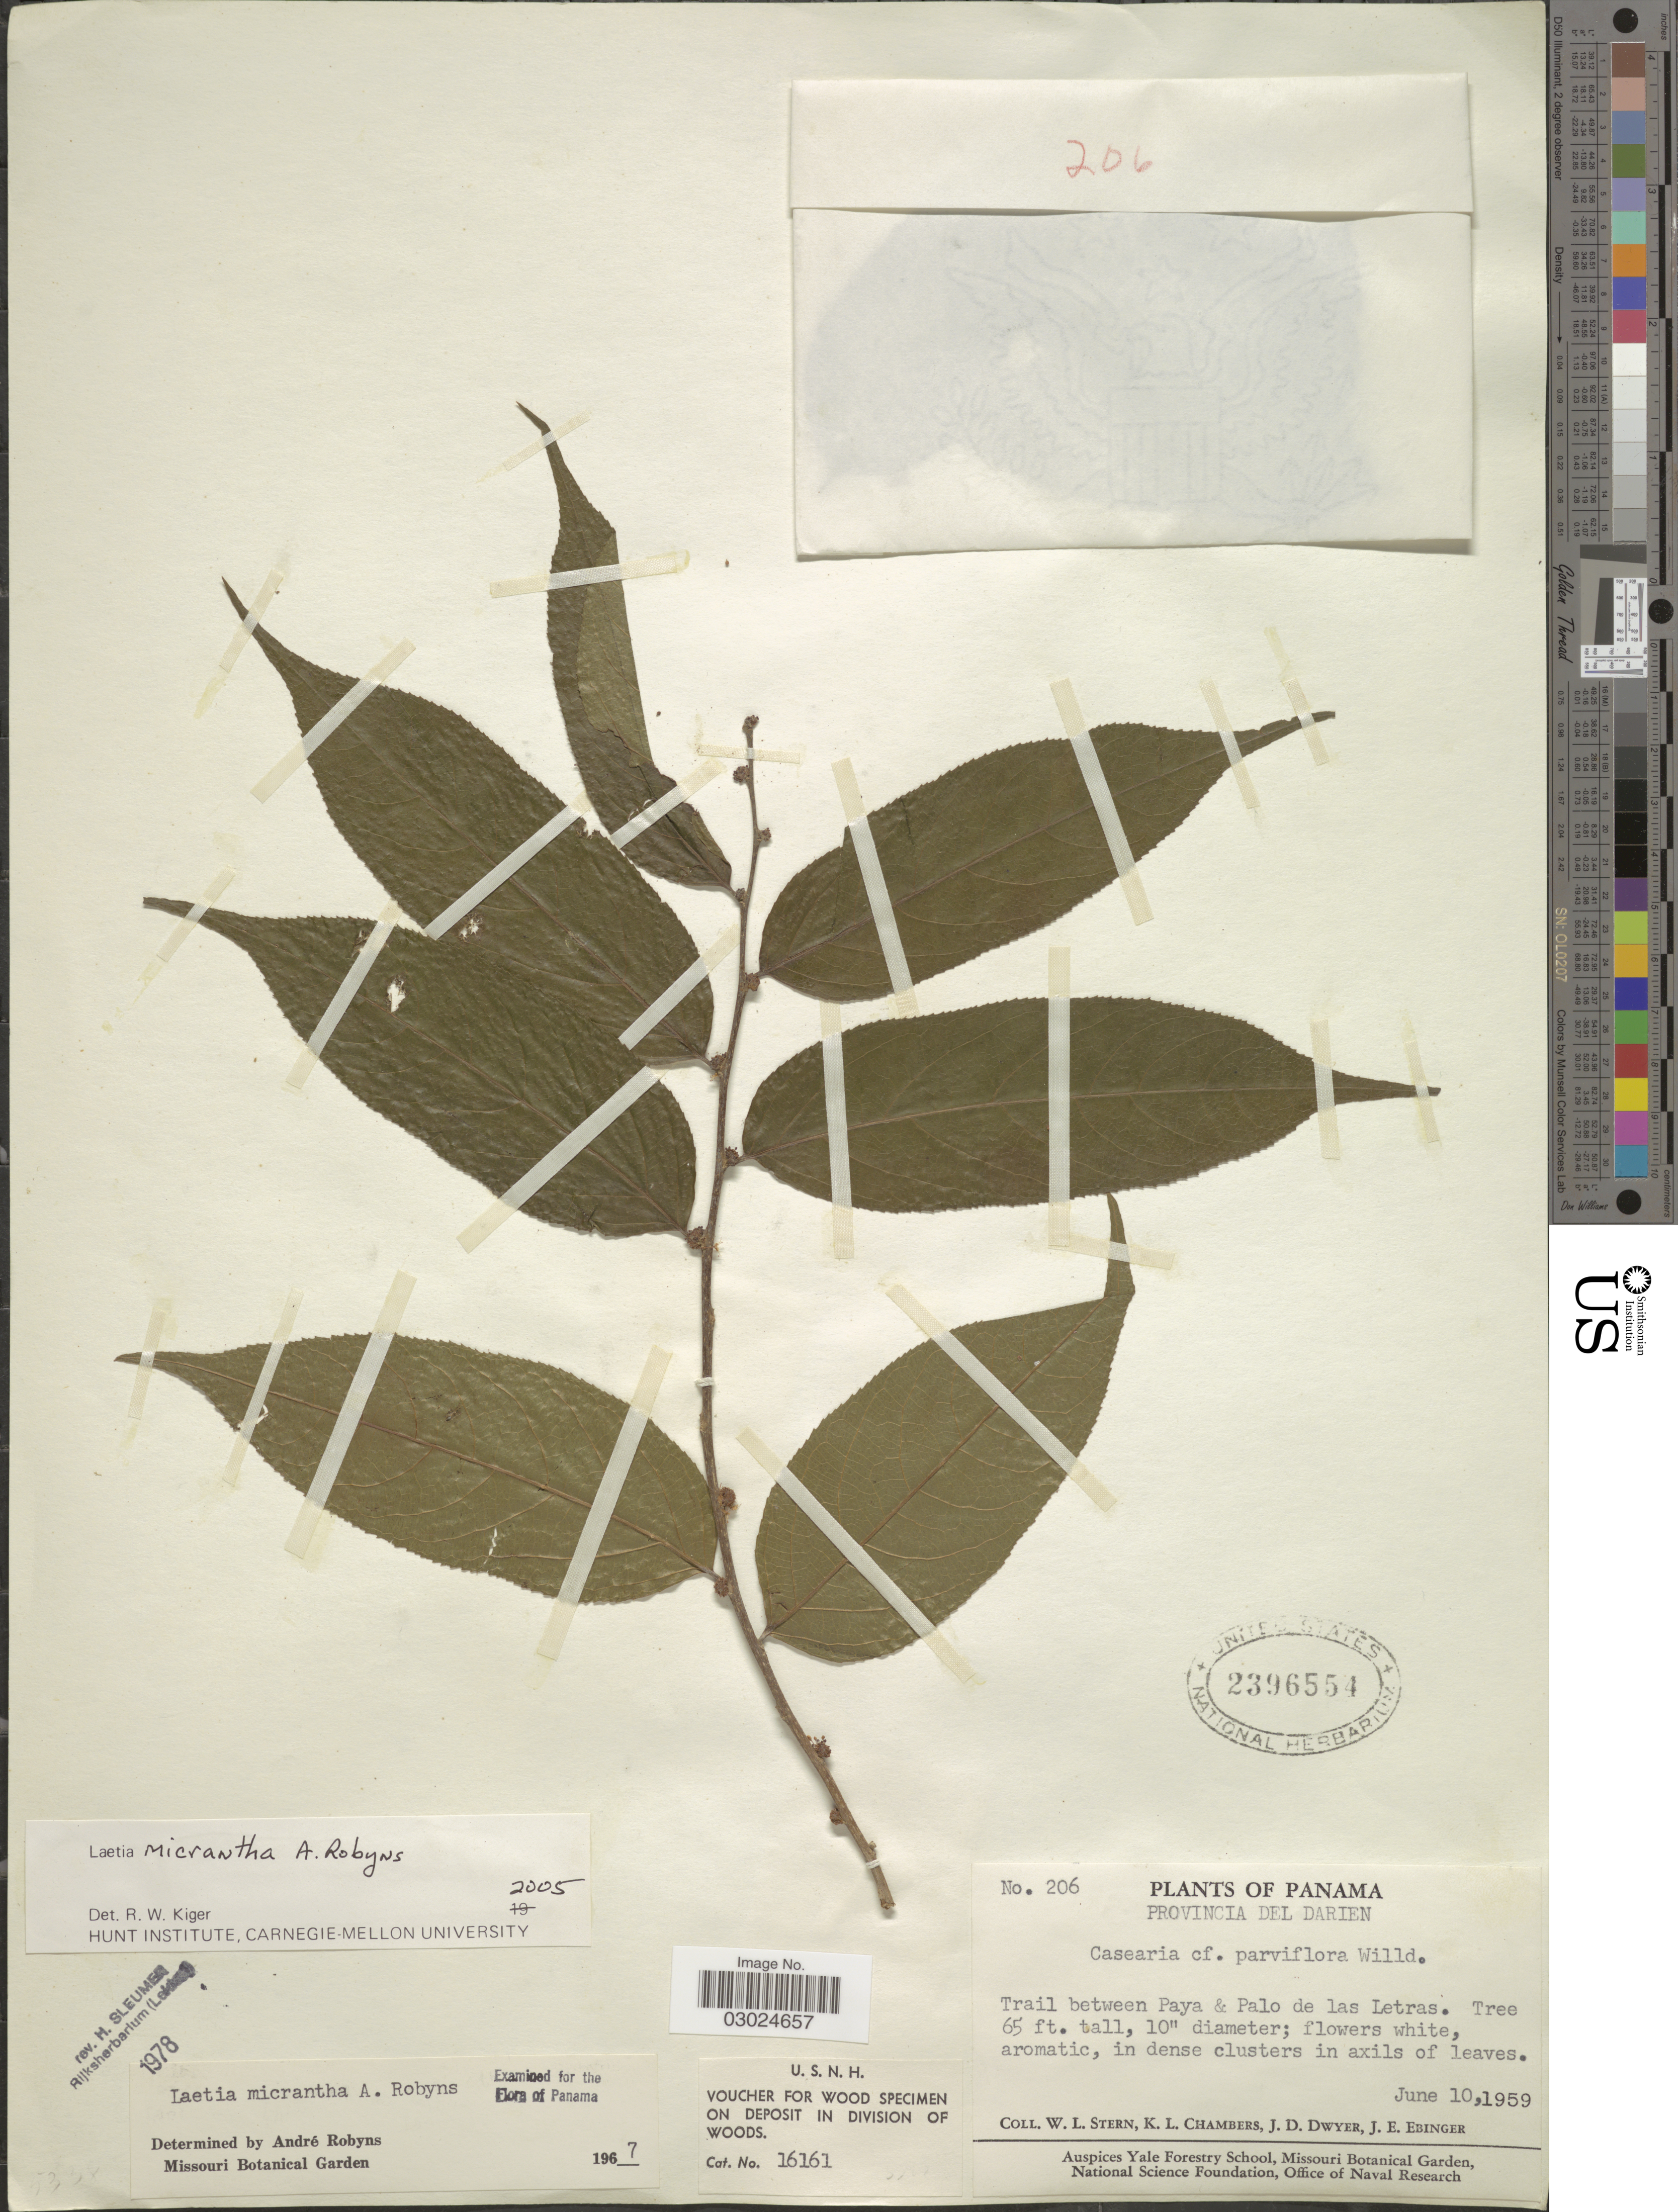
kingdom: Plantae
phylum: Tracheophyta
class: Magnoliopsida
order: Malpighiales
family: Salicaceae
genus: Laetia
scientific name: Laetia micrantha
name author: A. Robyns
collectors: W. L. Stern, K. Chambers, J. D. Dwyer & J. Ebinger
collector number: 206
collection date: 1959-06-10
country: Panama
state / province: Darién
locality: Trail between Paya & Palo de las Letras.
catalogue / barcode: US 2396554